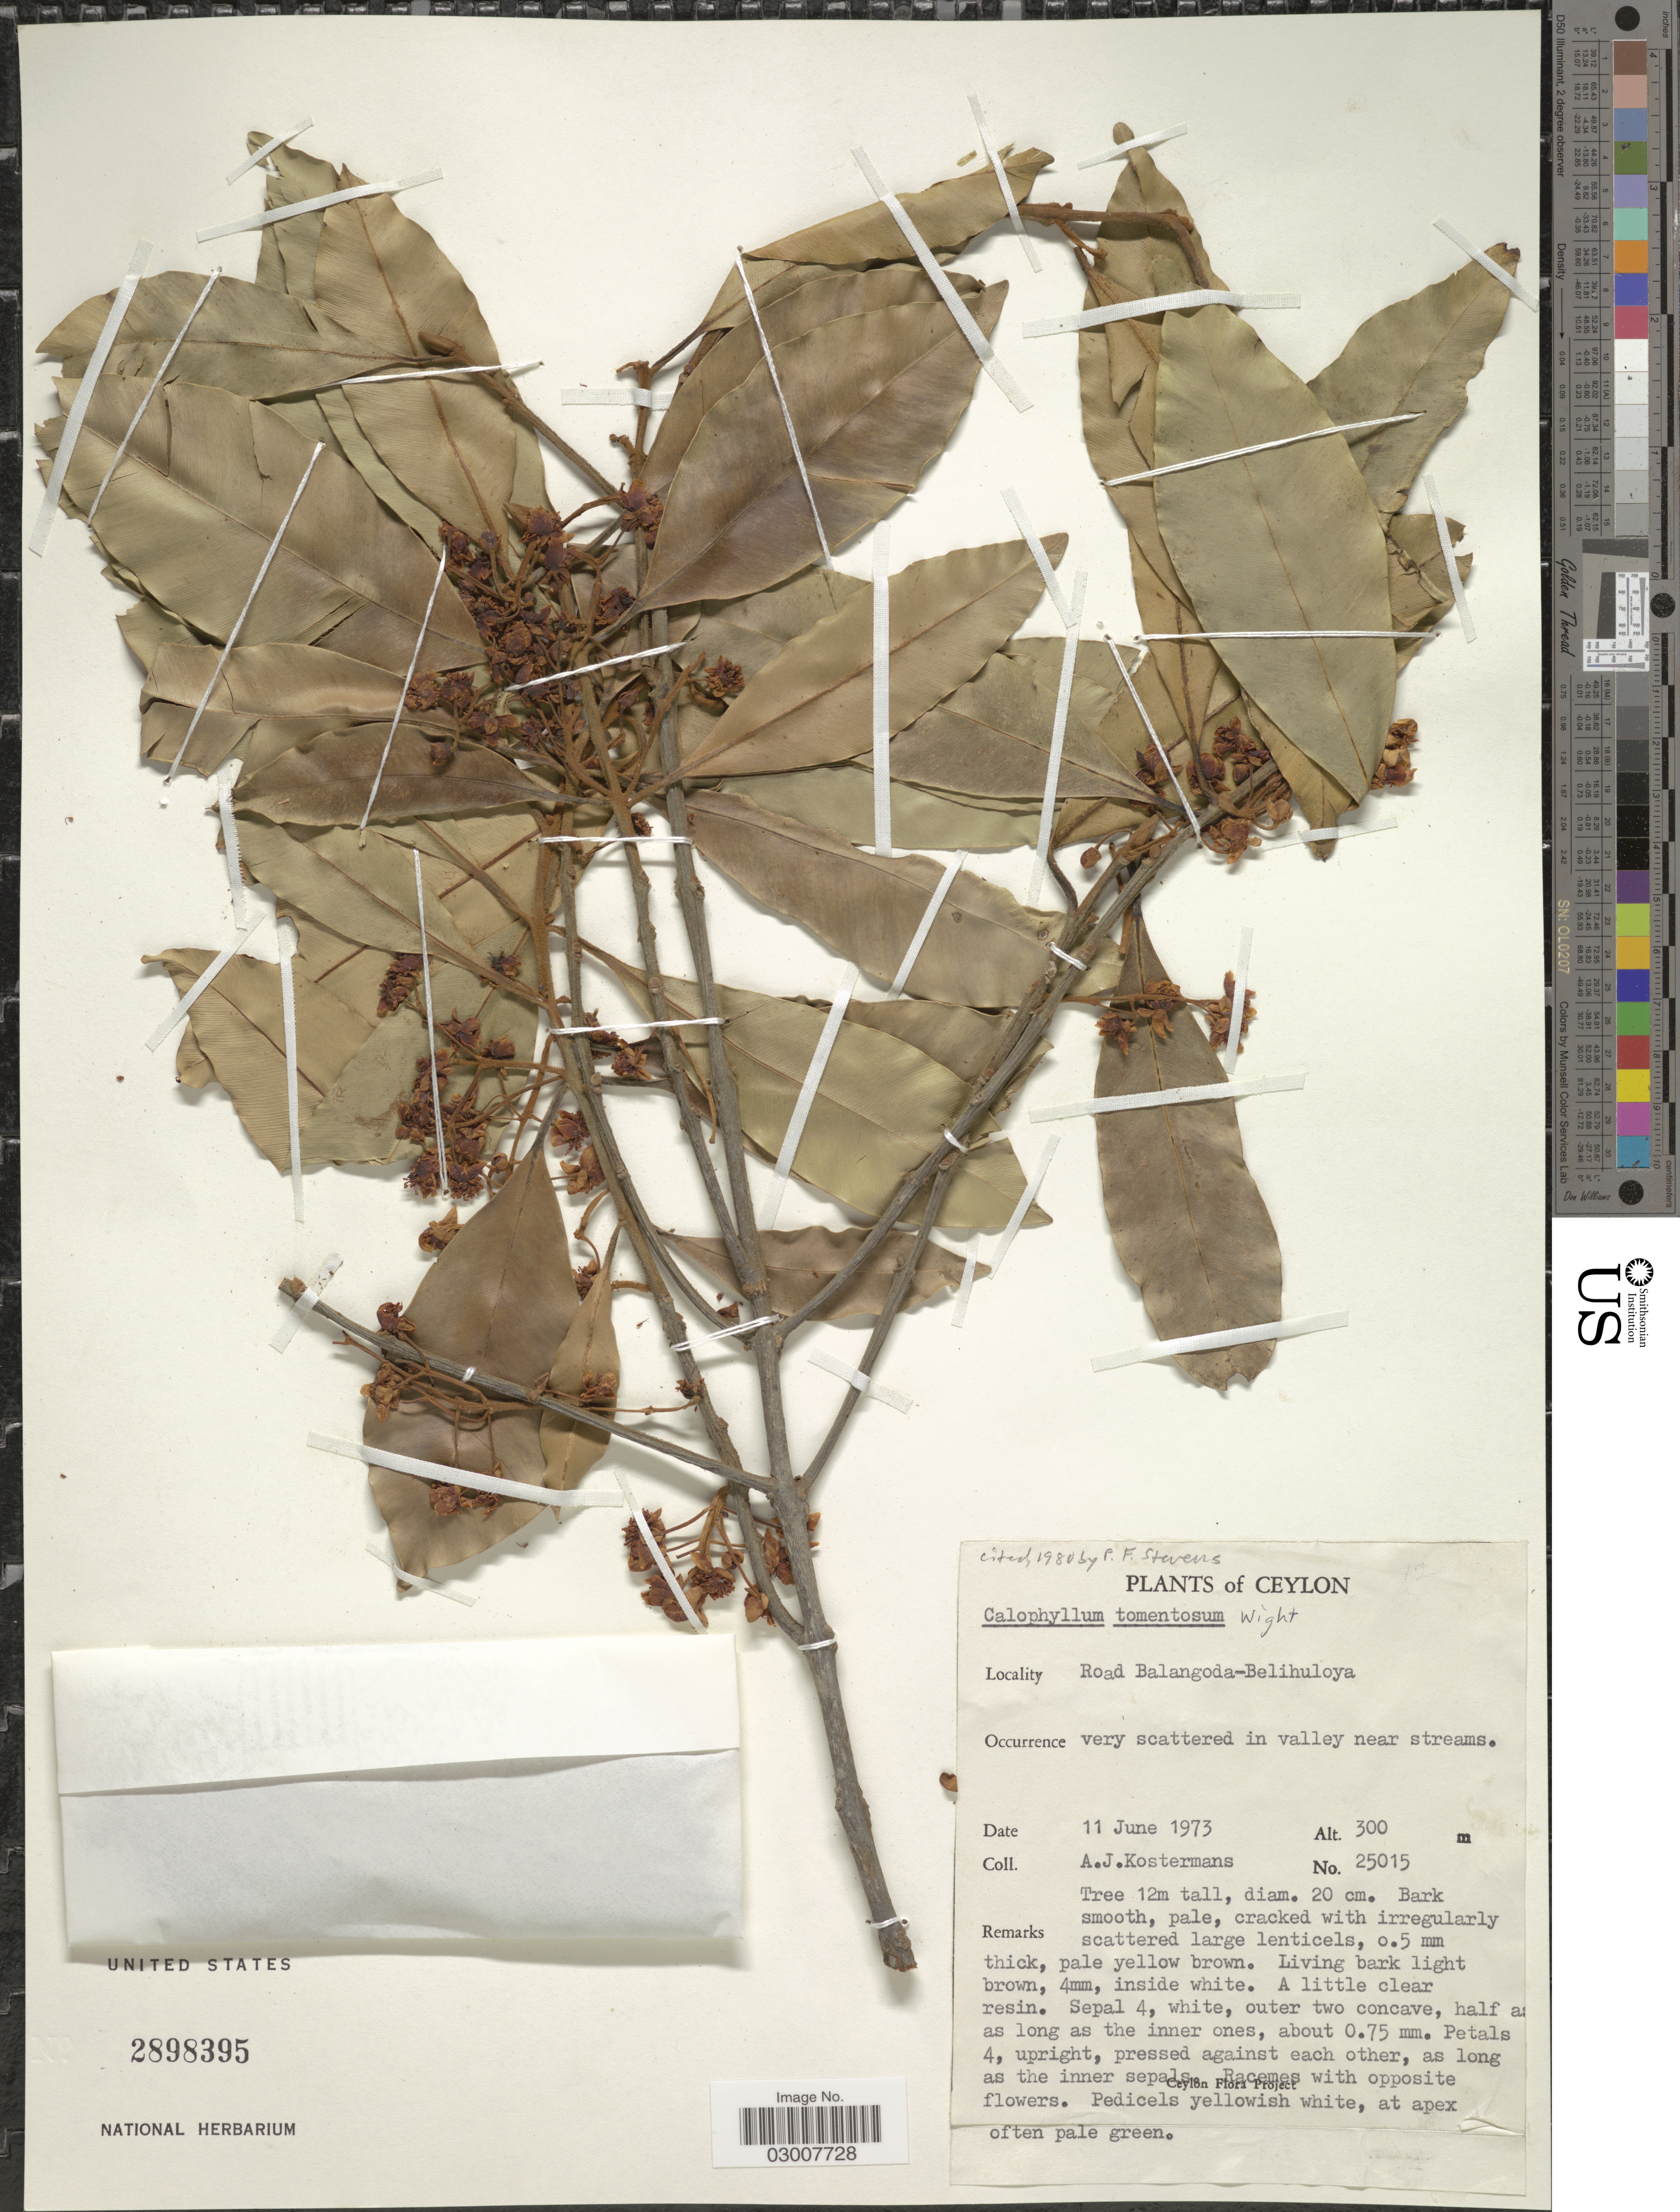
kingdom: Plantae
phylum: Tracheophyta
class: Magnoliopsida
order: Malpighiales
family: Calophyllaceae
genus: Calophyllum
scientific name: Calophyllum tomentosum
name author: Wight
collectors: A. J. G. Kostermans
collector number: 25015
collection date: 1973-06-11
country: Sri Lanka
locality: Ceylon. Road Balangoda-Belihuloya.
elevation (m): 300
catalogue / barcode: US 2898395